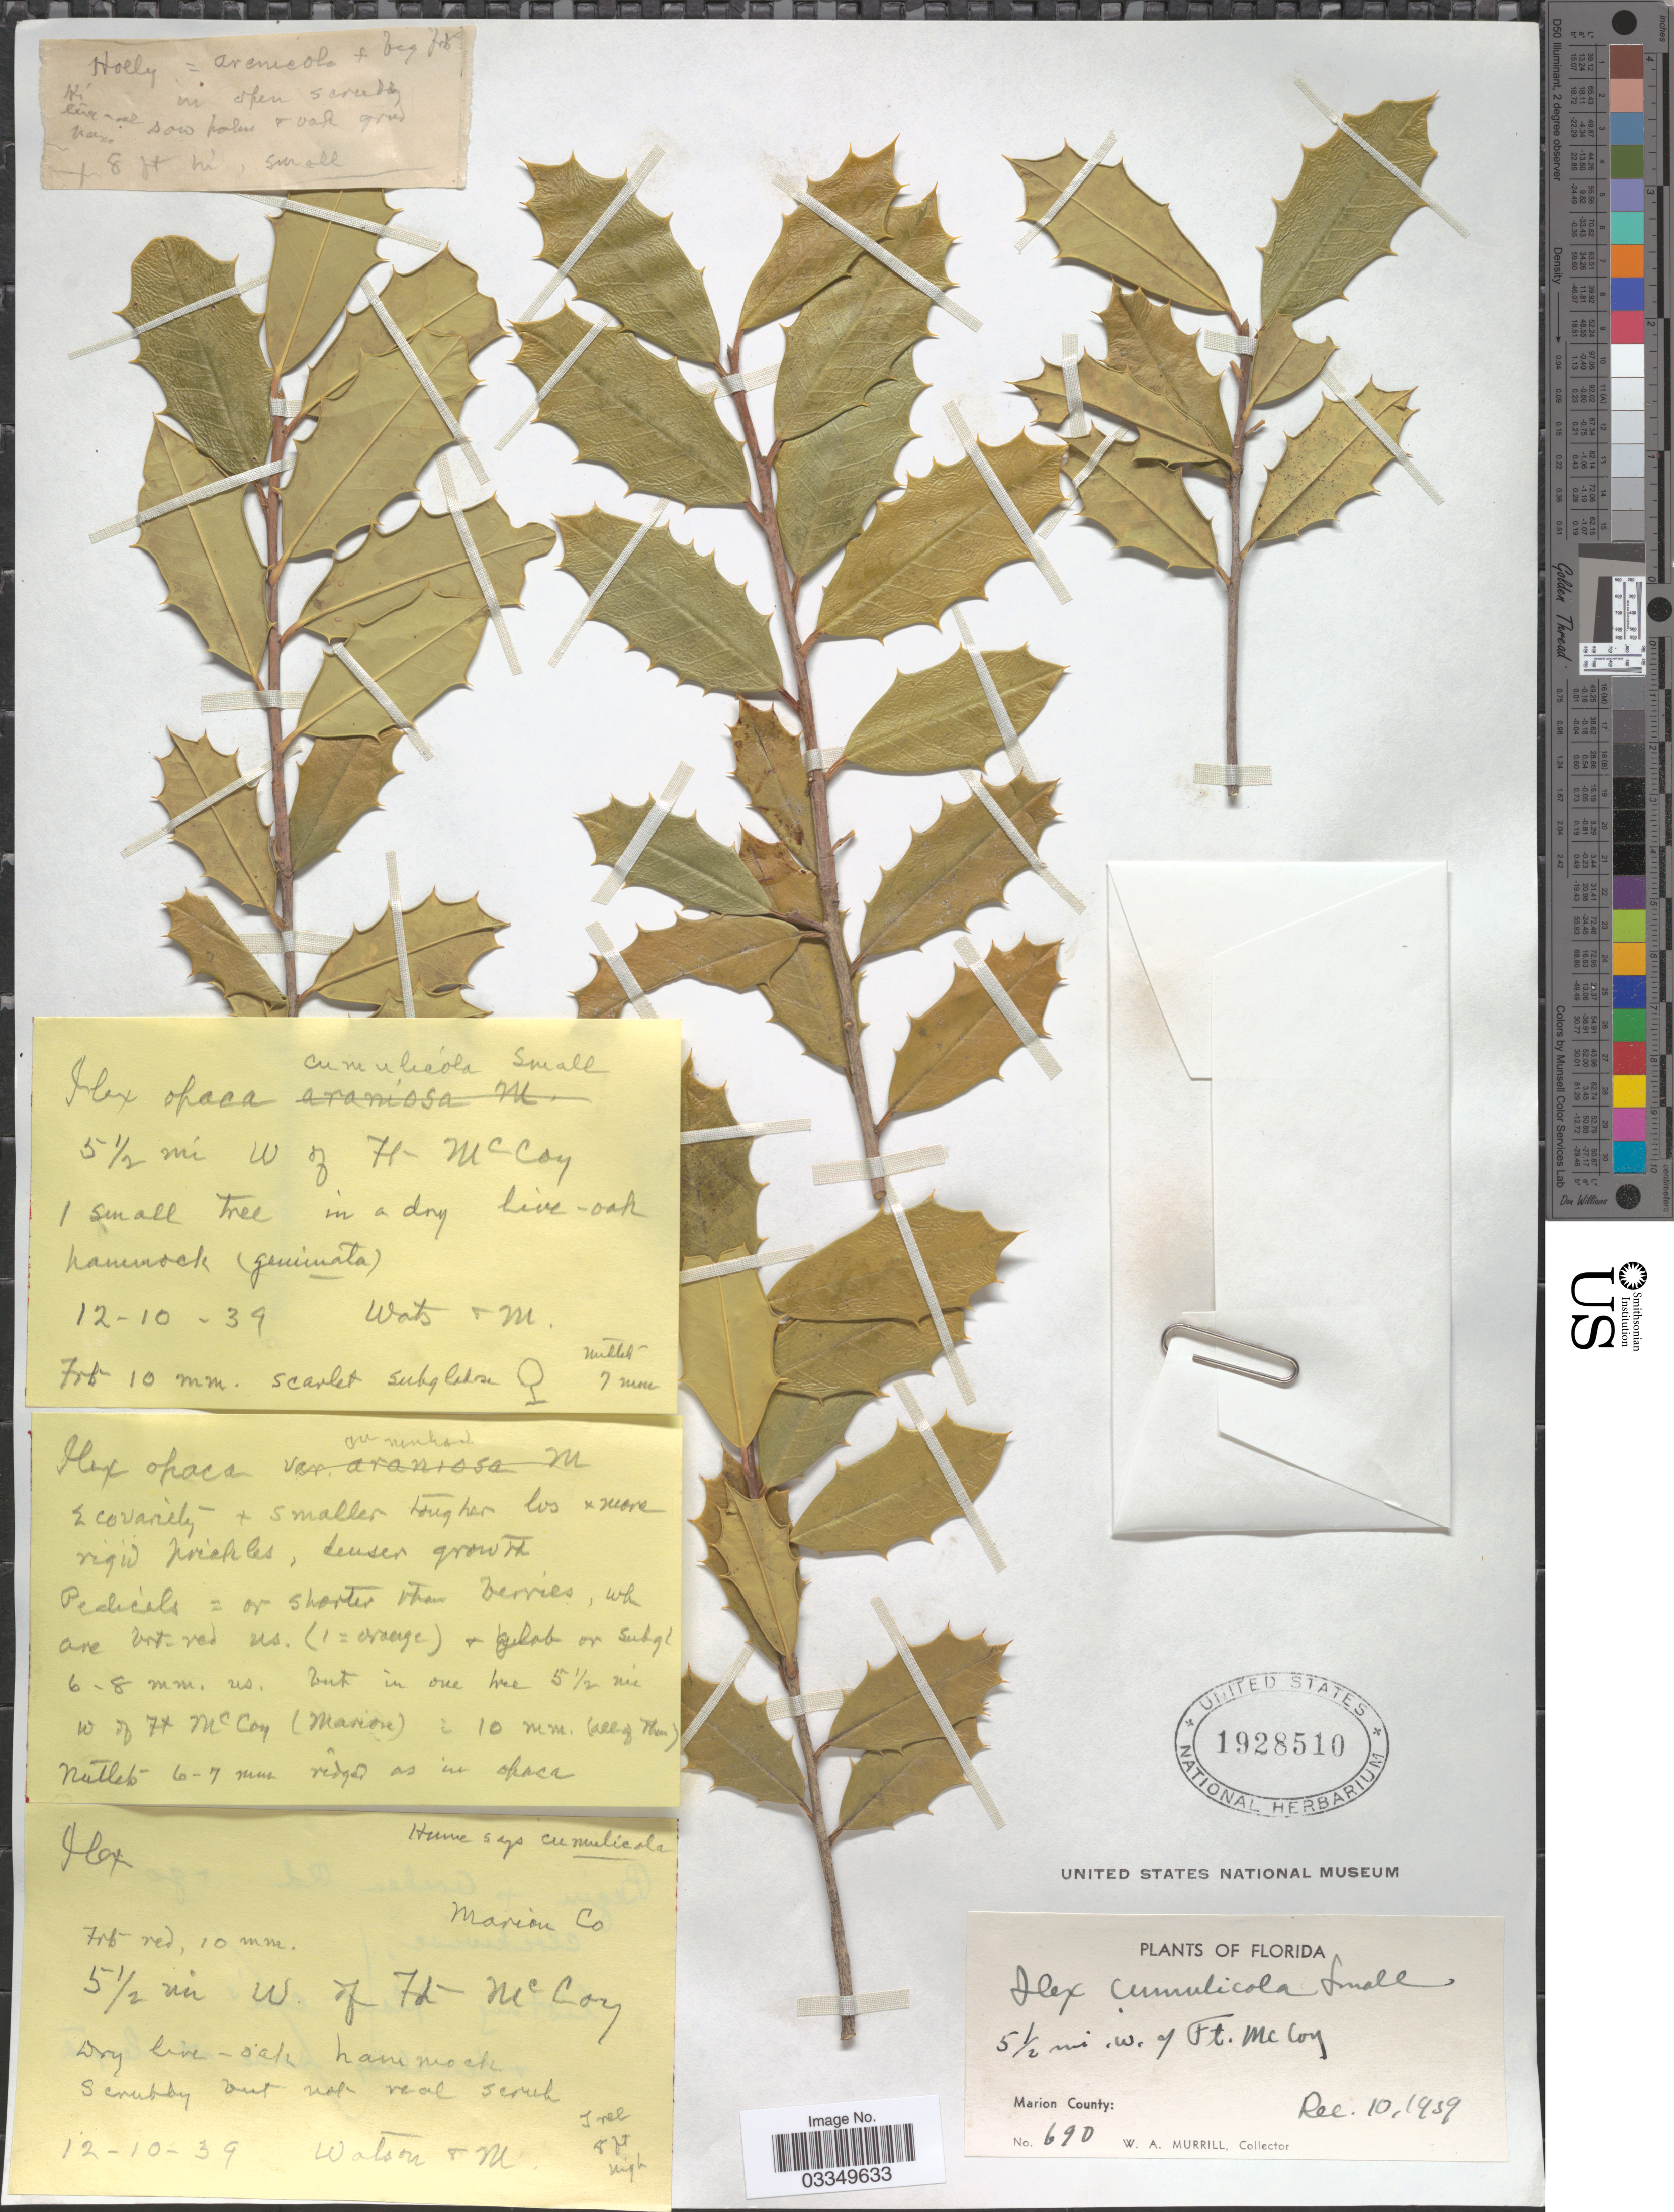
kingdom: Plantae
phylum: Tracheophyta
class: Magnoliopsida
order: Aquifoliales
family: Aquifoliaceae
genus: Ilex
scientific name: Ilex cumulicola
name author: Small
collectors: W. A. Murrill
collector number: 690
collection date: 1939-12-10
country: United States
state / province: Florida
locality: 5½ mi. w. of Ft. McCoy. Marion County.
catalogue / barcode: US 1928510